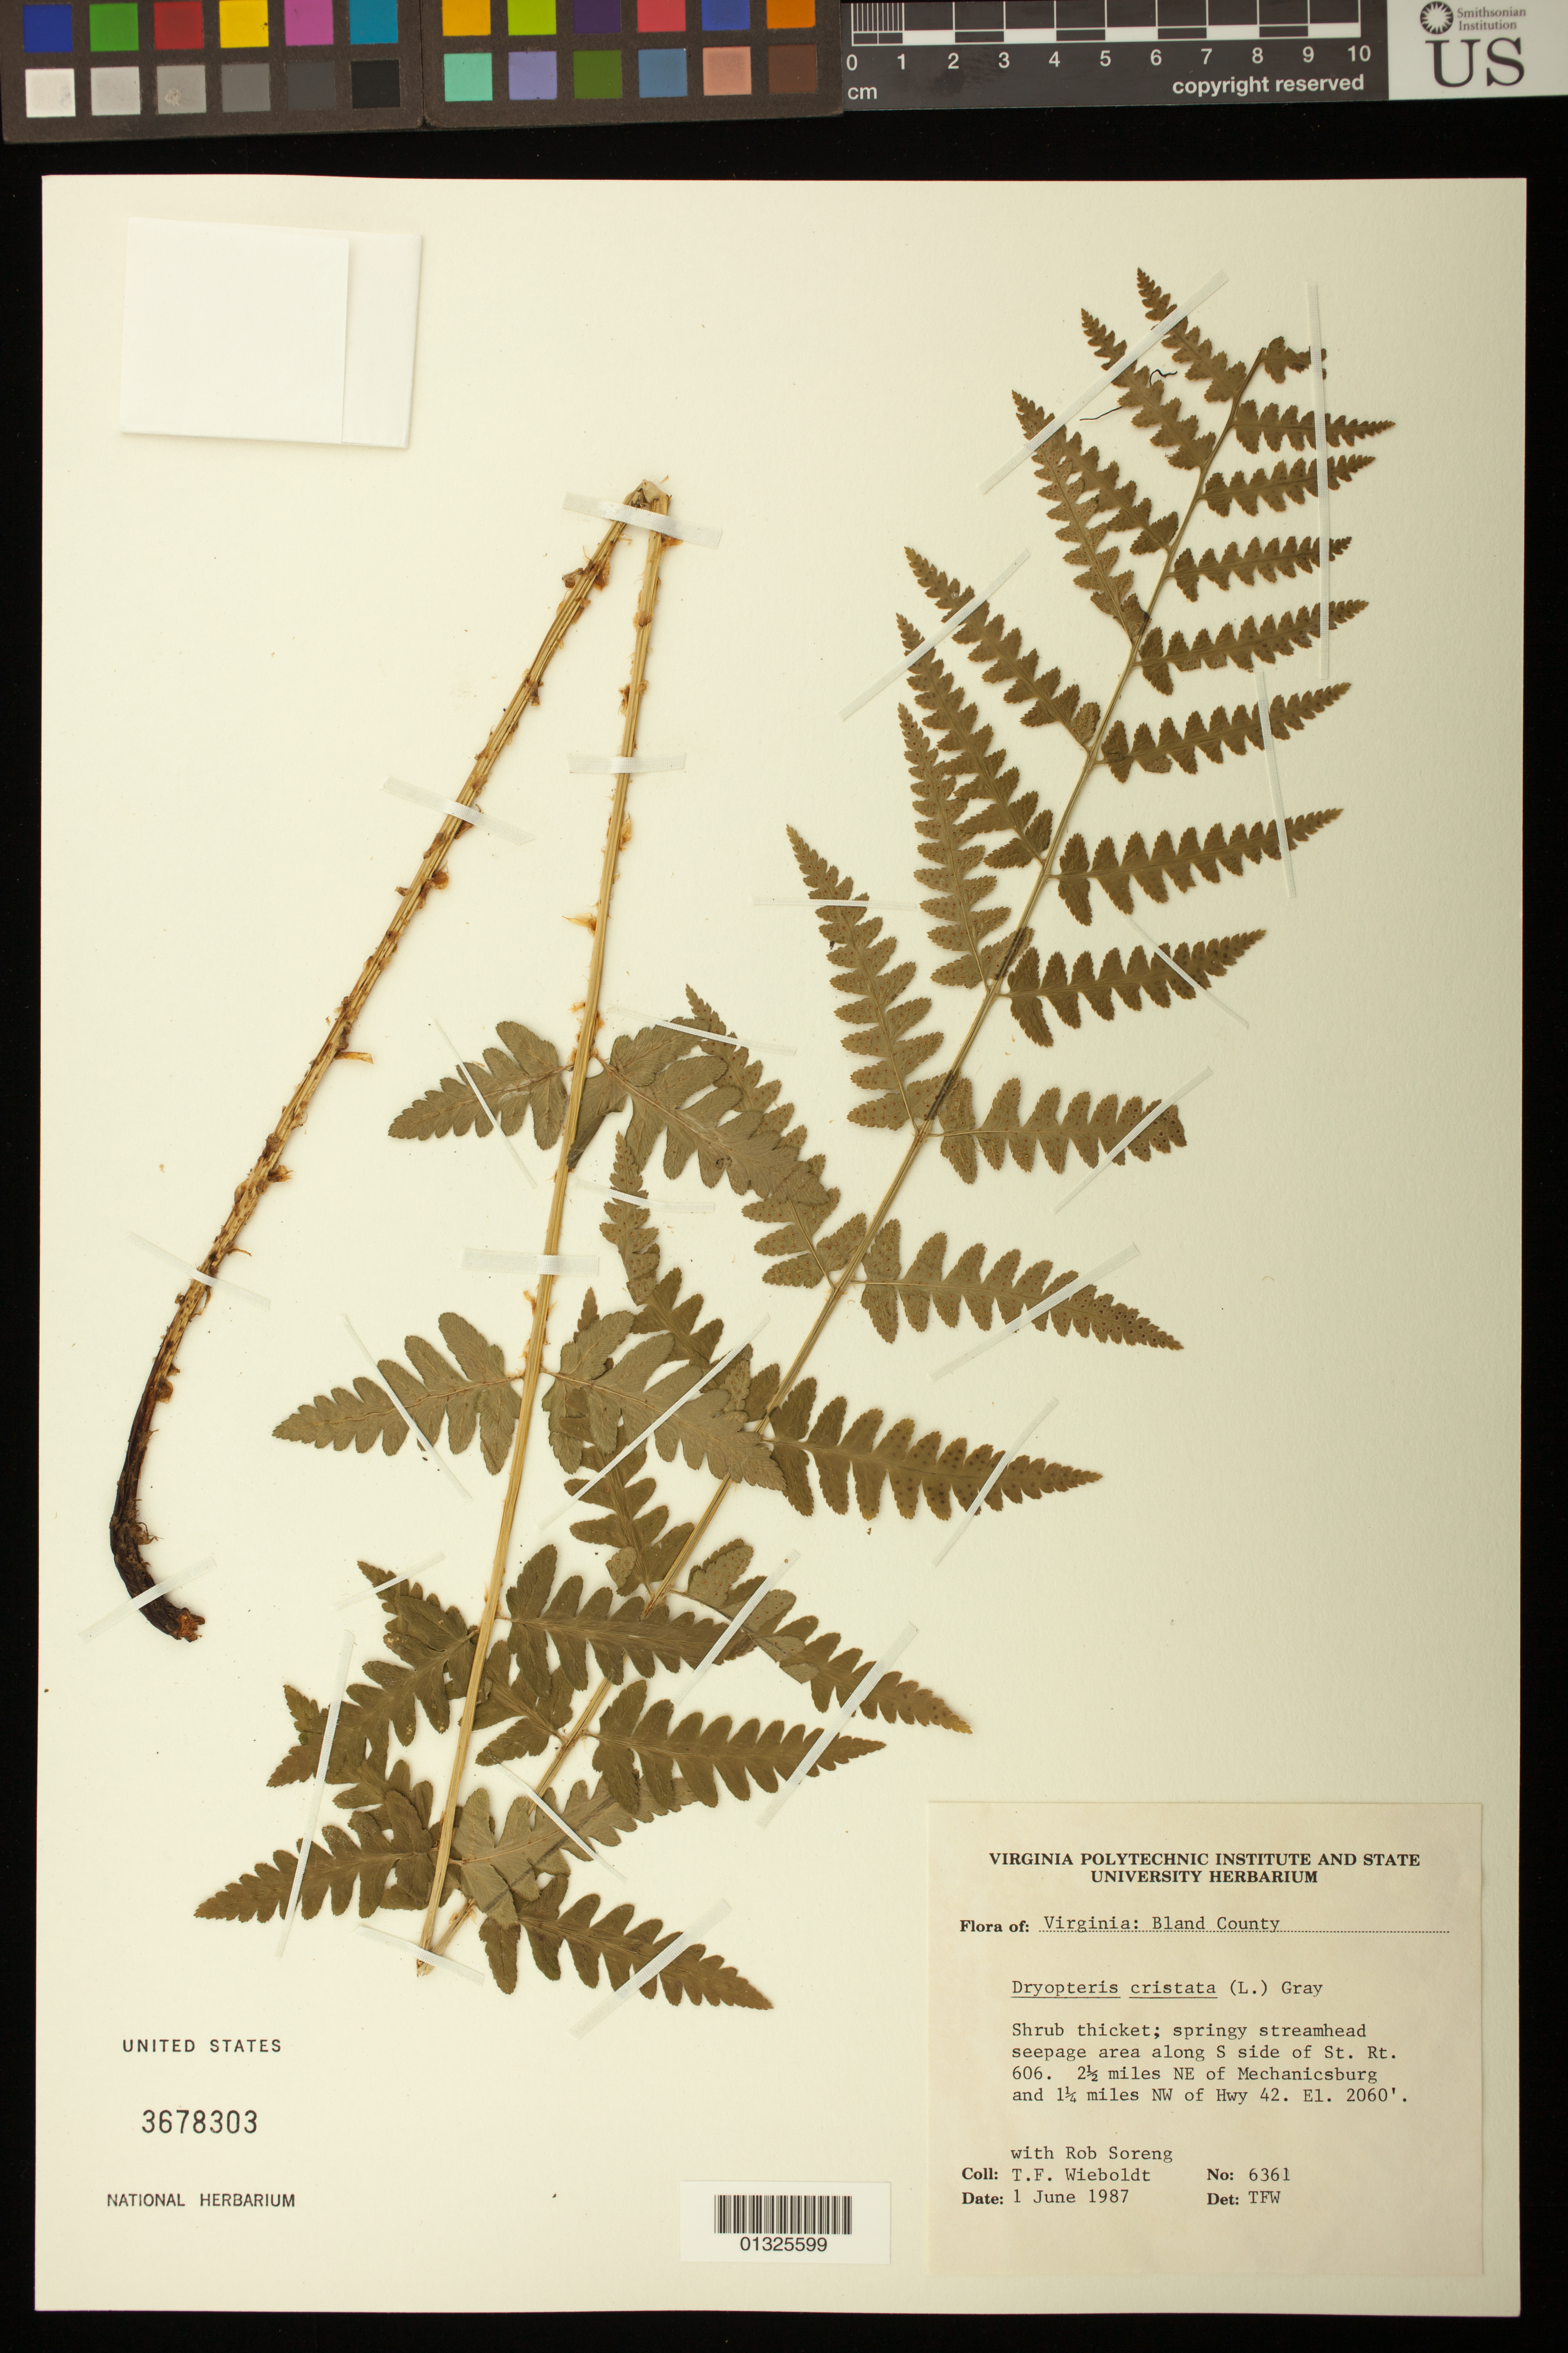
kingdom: Plantae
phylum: Tracheophyta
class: Polypodiopsida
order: Polypodiales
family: Dryopteridaceae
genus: Dryopteris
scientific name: Dryopteris cristata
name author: (L.) A. Gray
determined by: Wieboldt, Thomas F.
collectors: T. Wieboldt & R. J. Soreng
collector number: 6361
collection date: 1987-06-01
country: United States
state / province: Virginia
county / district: Bland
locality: Along S side of St. Rt. 606. 2.5 miles NE of Mechanicsburg and 1.25 miles NW of Hwy 42.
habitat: Shrub thicket; springy streamhead seepage area.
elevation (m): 628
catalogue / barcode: US 3678303